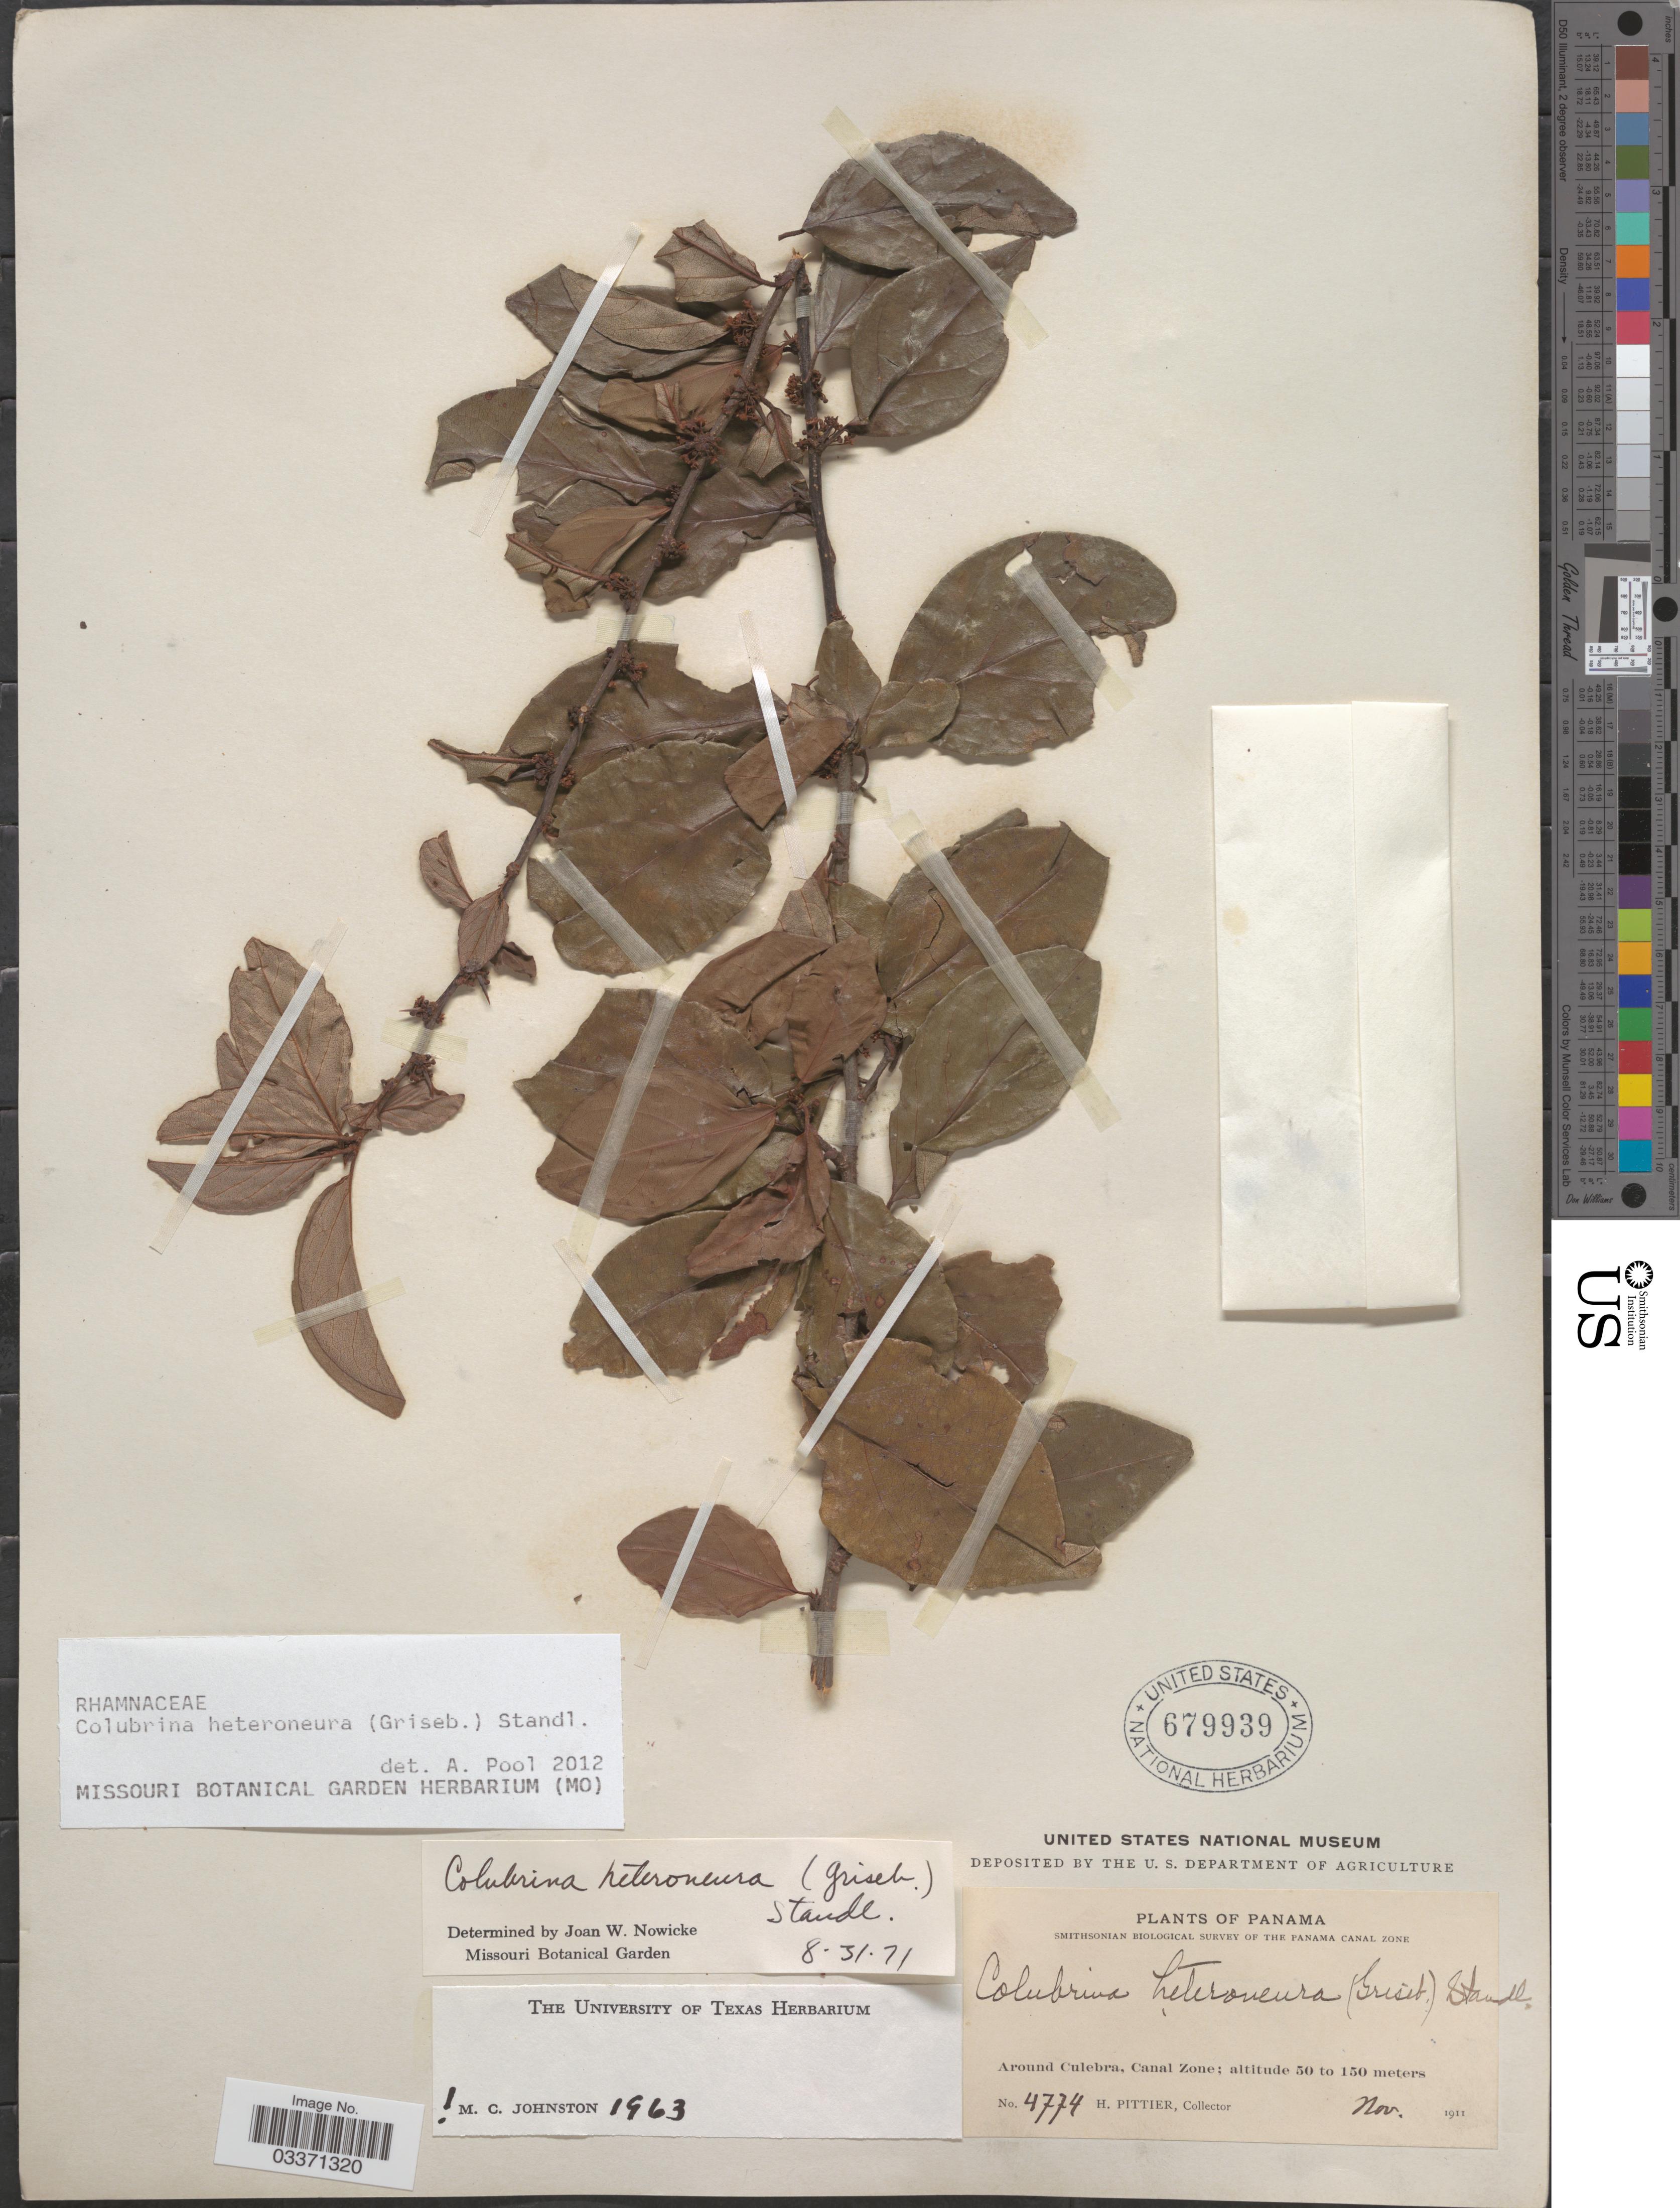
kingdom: Plantae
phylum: Tracheophyta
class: Magnoliopsida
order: Rosales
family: Rhamnaceae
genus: Colubrina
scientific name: Colubrina heteroneura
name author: (Griseb.) Standl.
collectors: H. F. Pittier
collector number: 4774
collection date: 1911-11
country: Panama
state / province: Colón / Panamá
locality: Around Culebra, Canal Zone.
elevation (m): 50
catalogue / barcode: US 679939